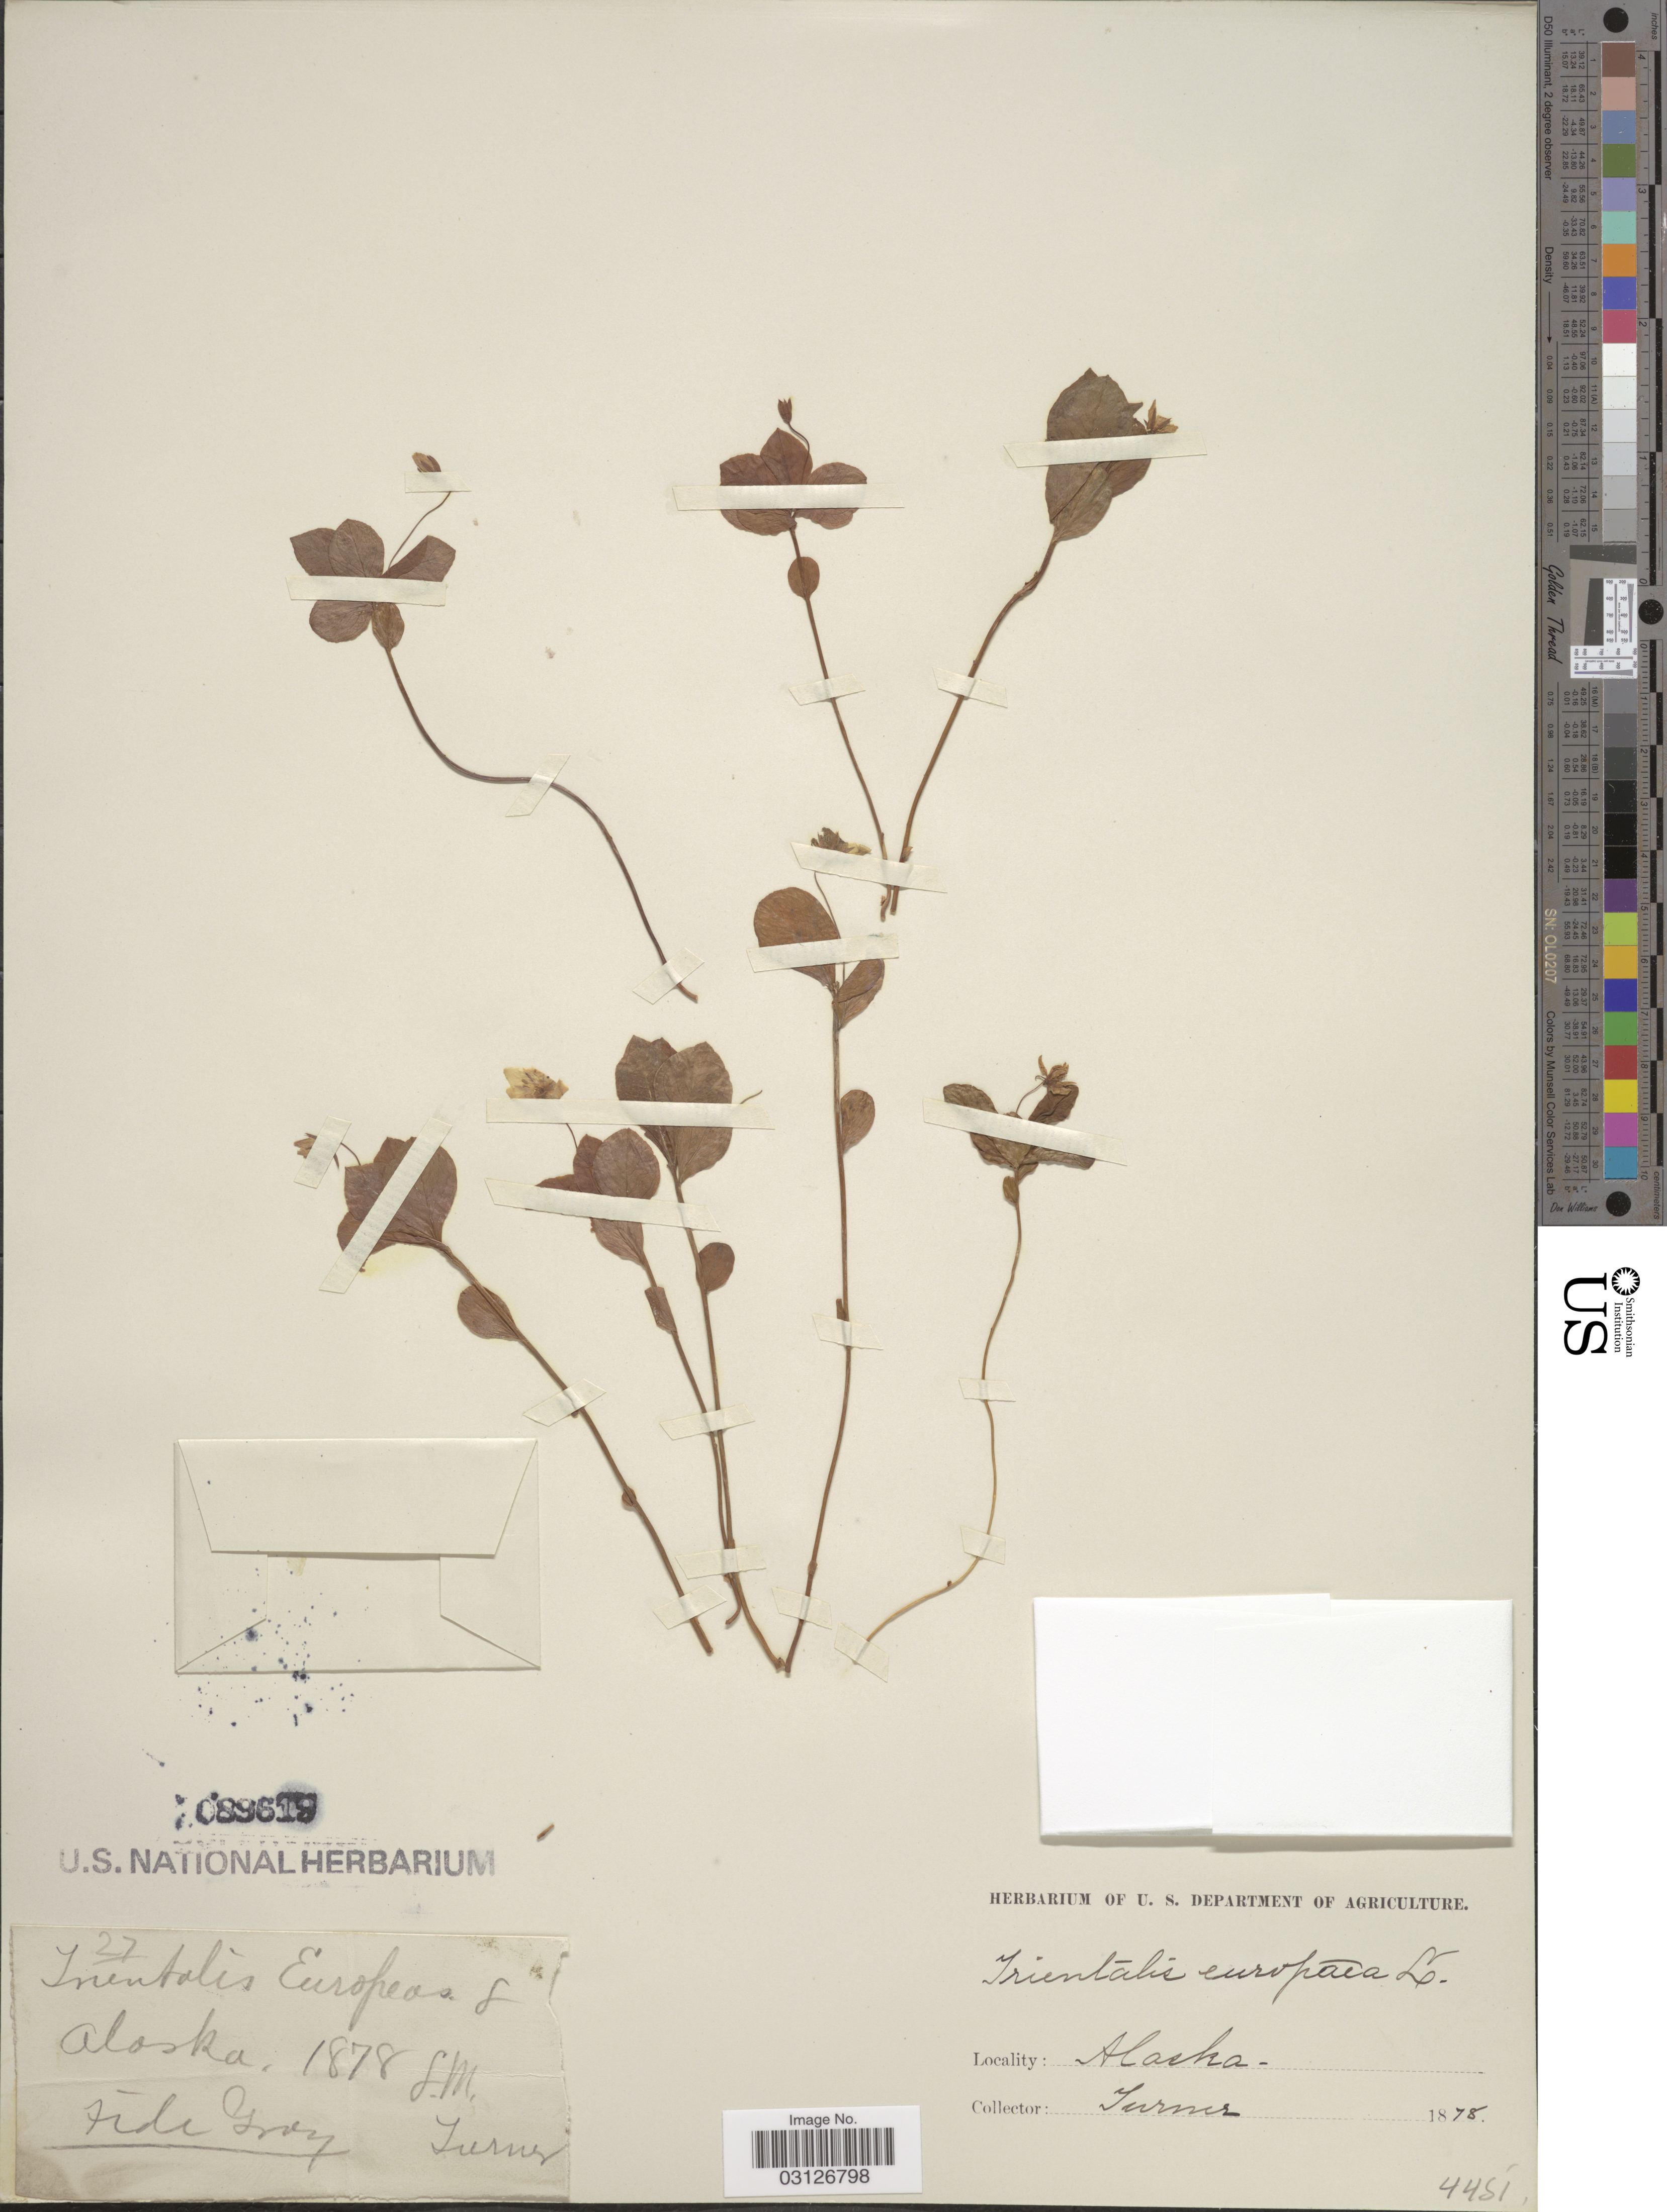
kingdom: Plantae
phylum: Tracheophyta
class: Magnoliopsida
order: Ericales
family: Primulaceae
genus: Trientalis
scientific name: Trientalis europaea subsp. arctica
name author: (Fisch. ex Hook.) Hultén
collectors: -. Turner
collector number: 27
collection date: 1878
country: United States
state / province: Alaska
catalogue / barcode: US 89619